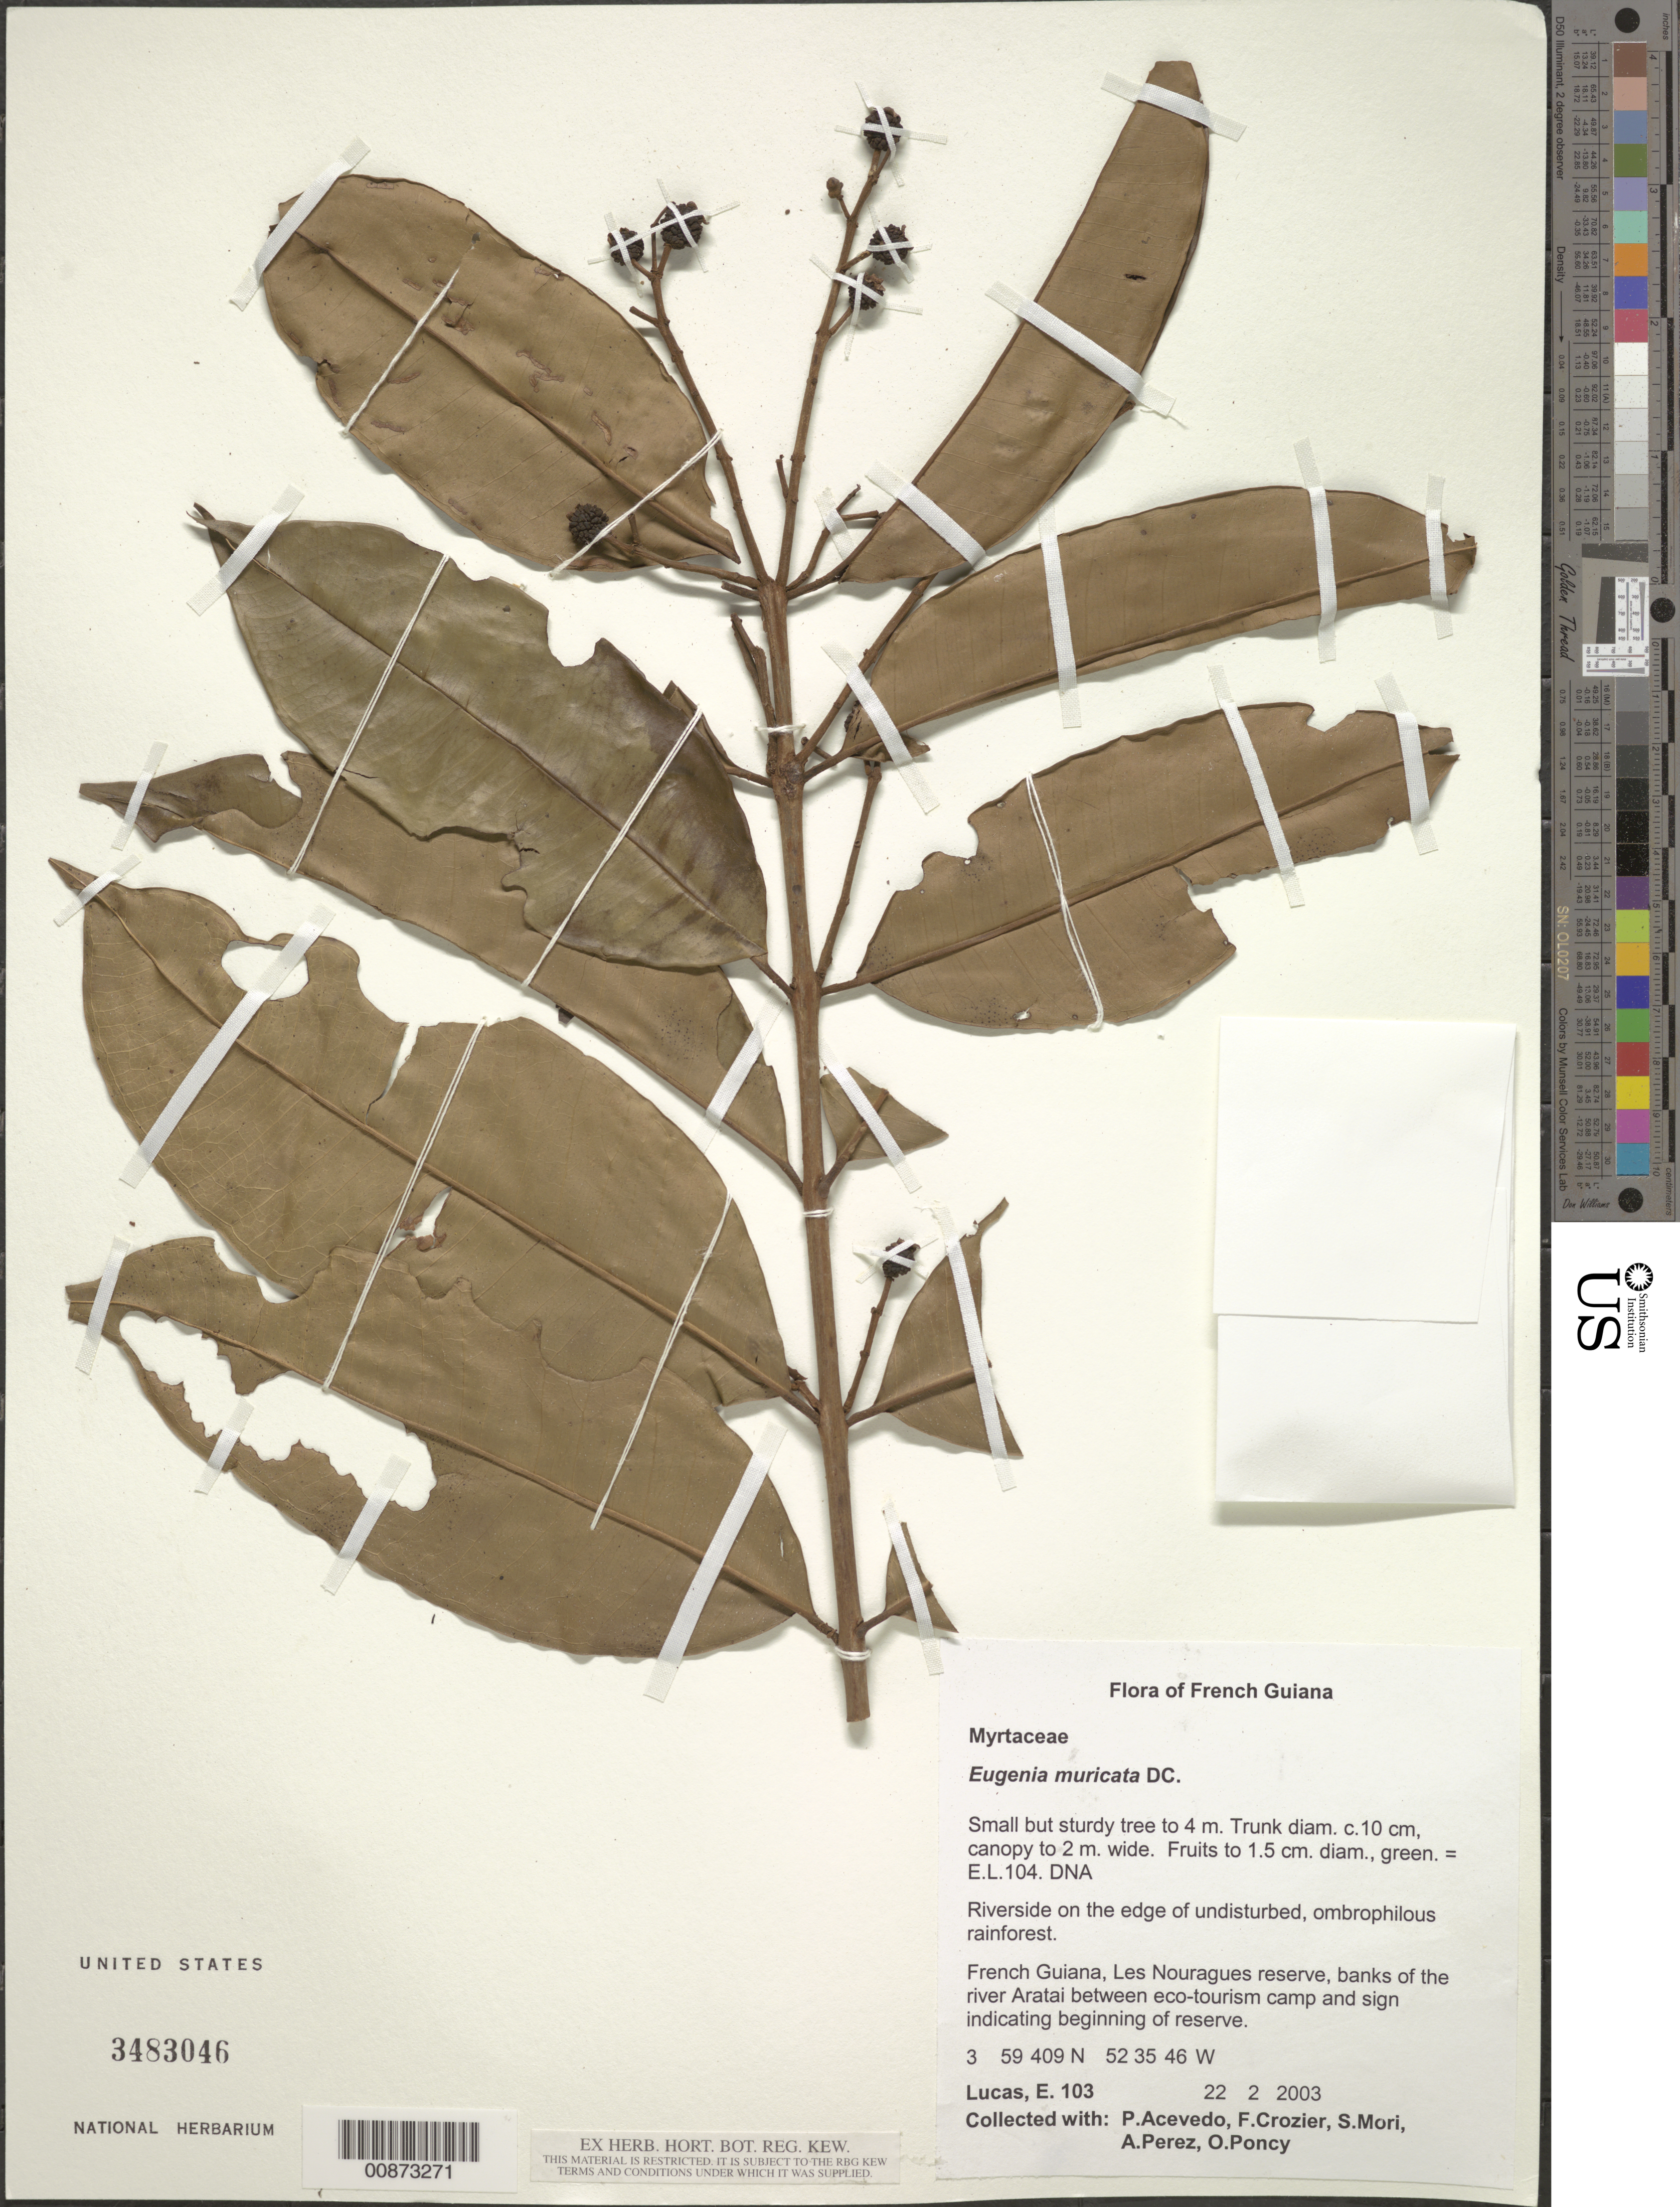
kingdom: Plantae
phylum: Tracheophyta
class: Magnoliopsida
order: Myrtales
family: Myrtaceae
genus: Eugenia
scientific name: Eugenia muricata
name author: DC.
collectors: E. Lucas, P. Acevedo-Rodr., F. Crozier, S. Mori, A. Perez & O. Poncy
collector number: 103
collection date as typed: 22-Feb-03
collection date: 2003-02-22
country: French Guiana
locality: Les Nouragues Reserve, Aratai R.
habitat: Riverside on the edge of undisturbed, ombrophilous rainforest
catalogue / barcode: US 3483046